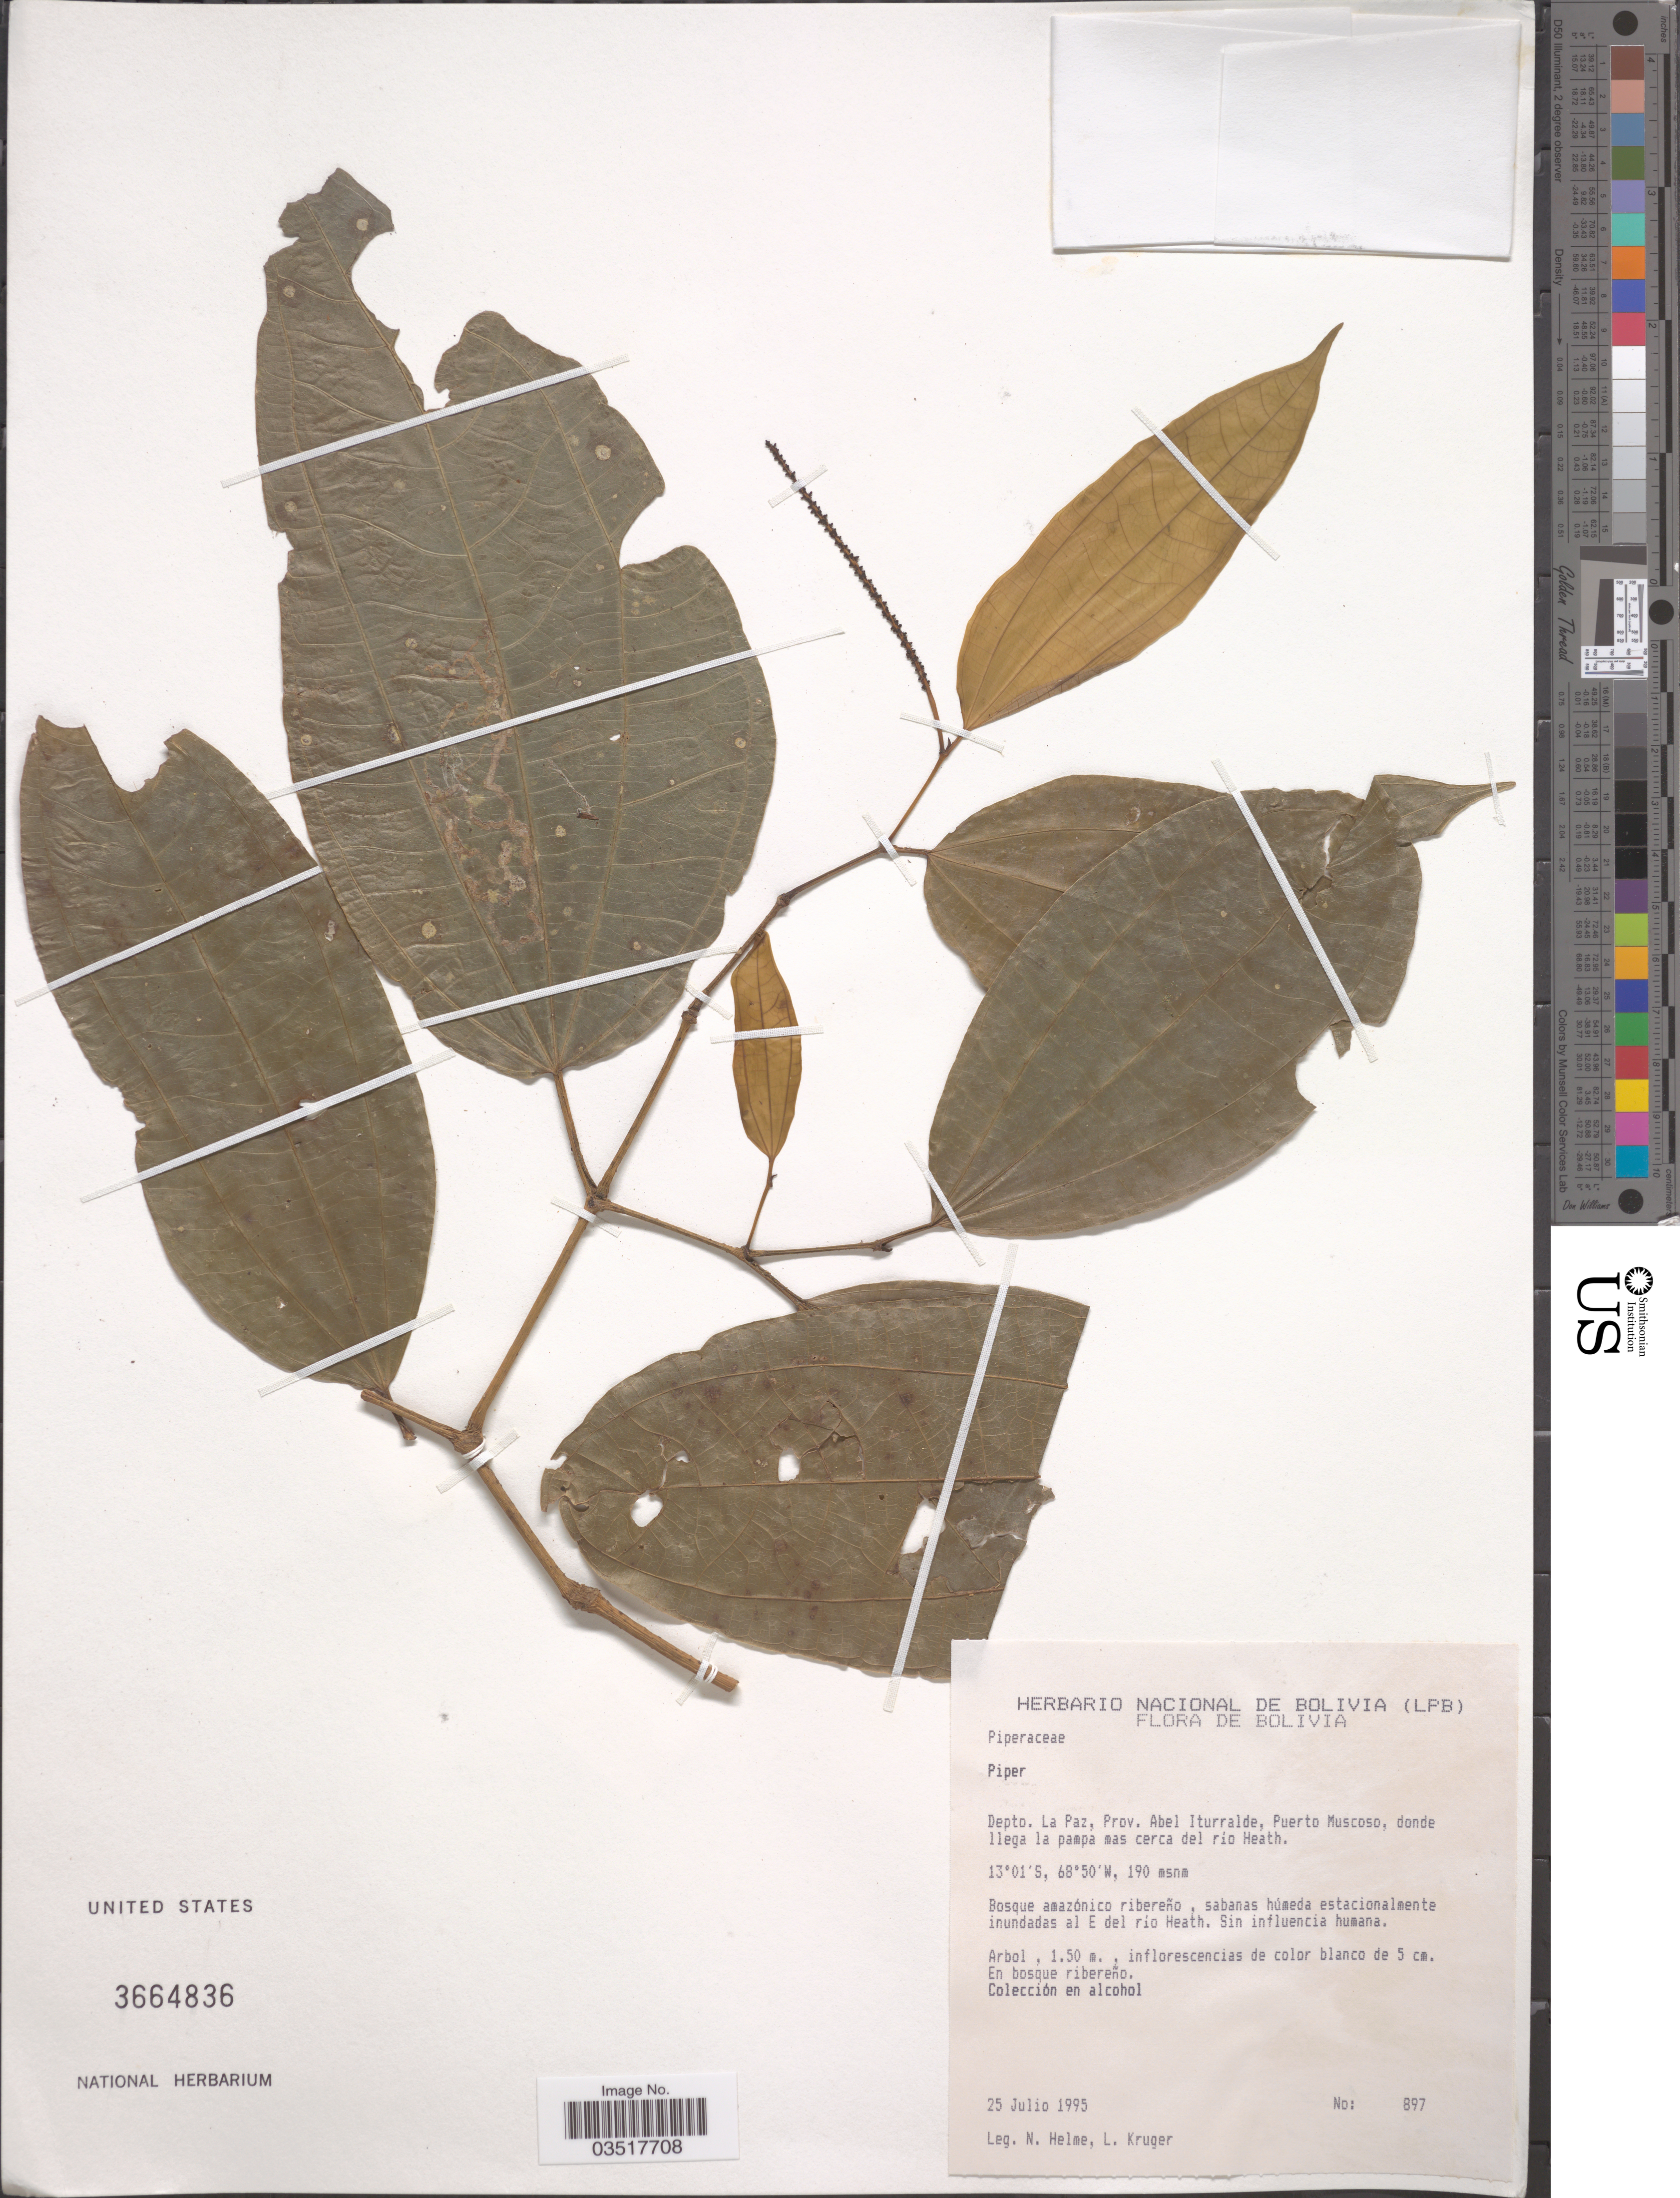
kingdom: Plantae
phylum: Tracheophyta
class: Magnoliopsida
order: Piperales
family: Piperaceae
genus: Piper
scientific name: Piper laevigatum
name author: Kunth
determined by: Jaramillo, M. Alejandra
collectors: N. Helme & L. Kruger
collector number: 897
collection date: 1995-07-25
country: Bolivia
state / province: La Paz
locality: Depto. La Paz, Prov. Abel Iturralde, Puerto Muscoso, donde llega la pampa mas cerca del río Heath. Sabanas húmedas estacionalmente inundadas al E del río Heath.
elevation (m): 190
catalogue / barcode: US 3664836